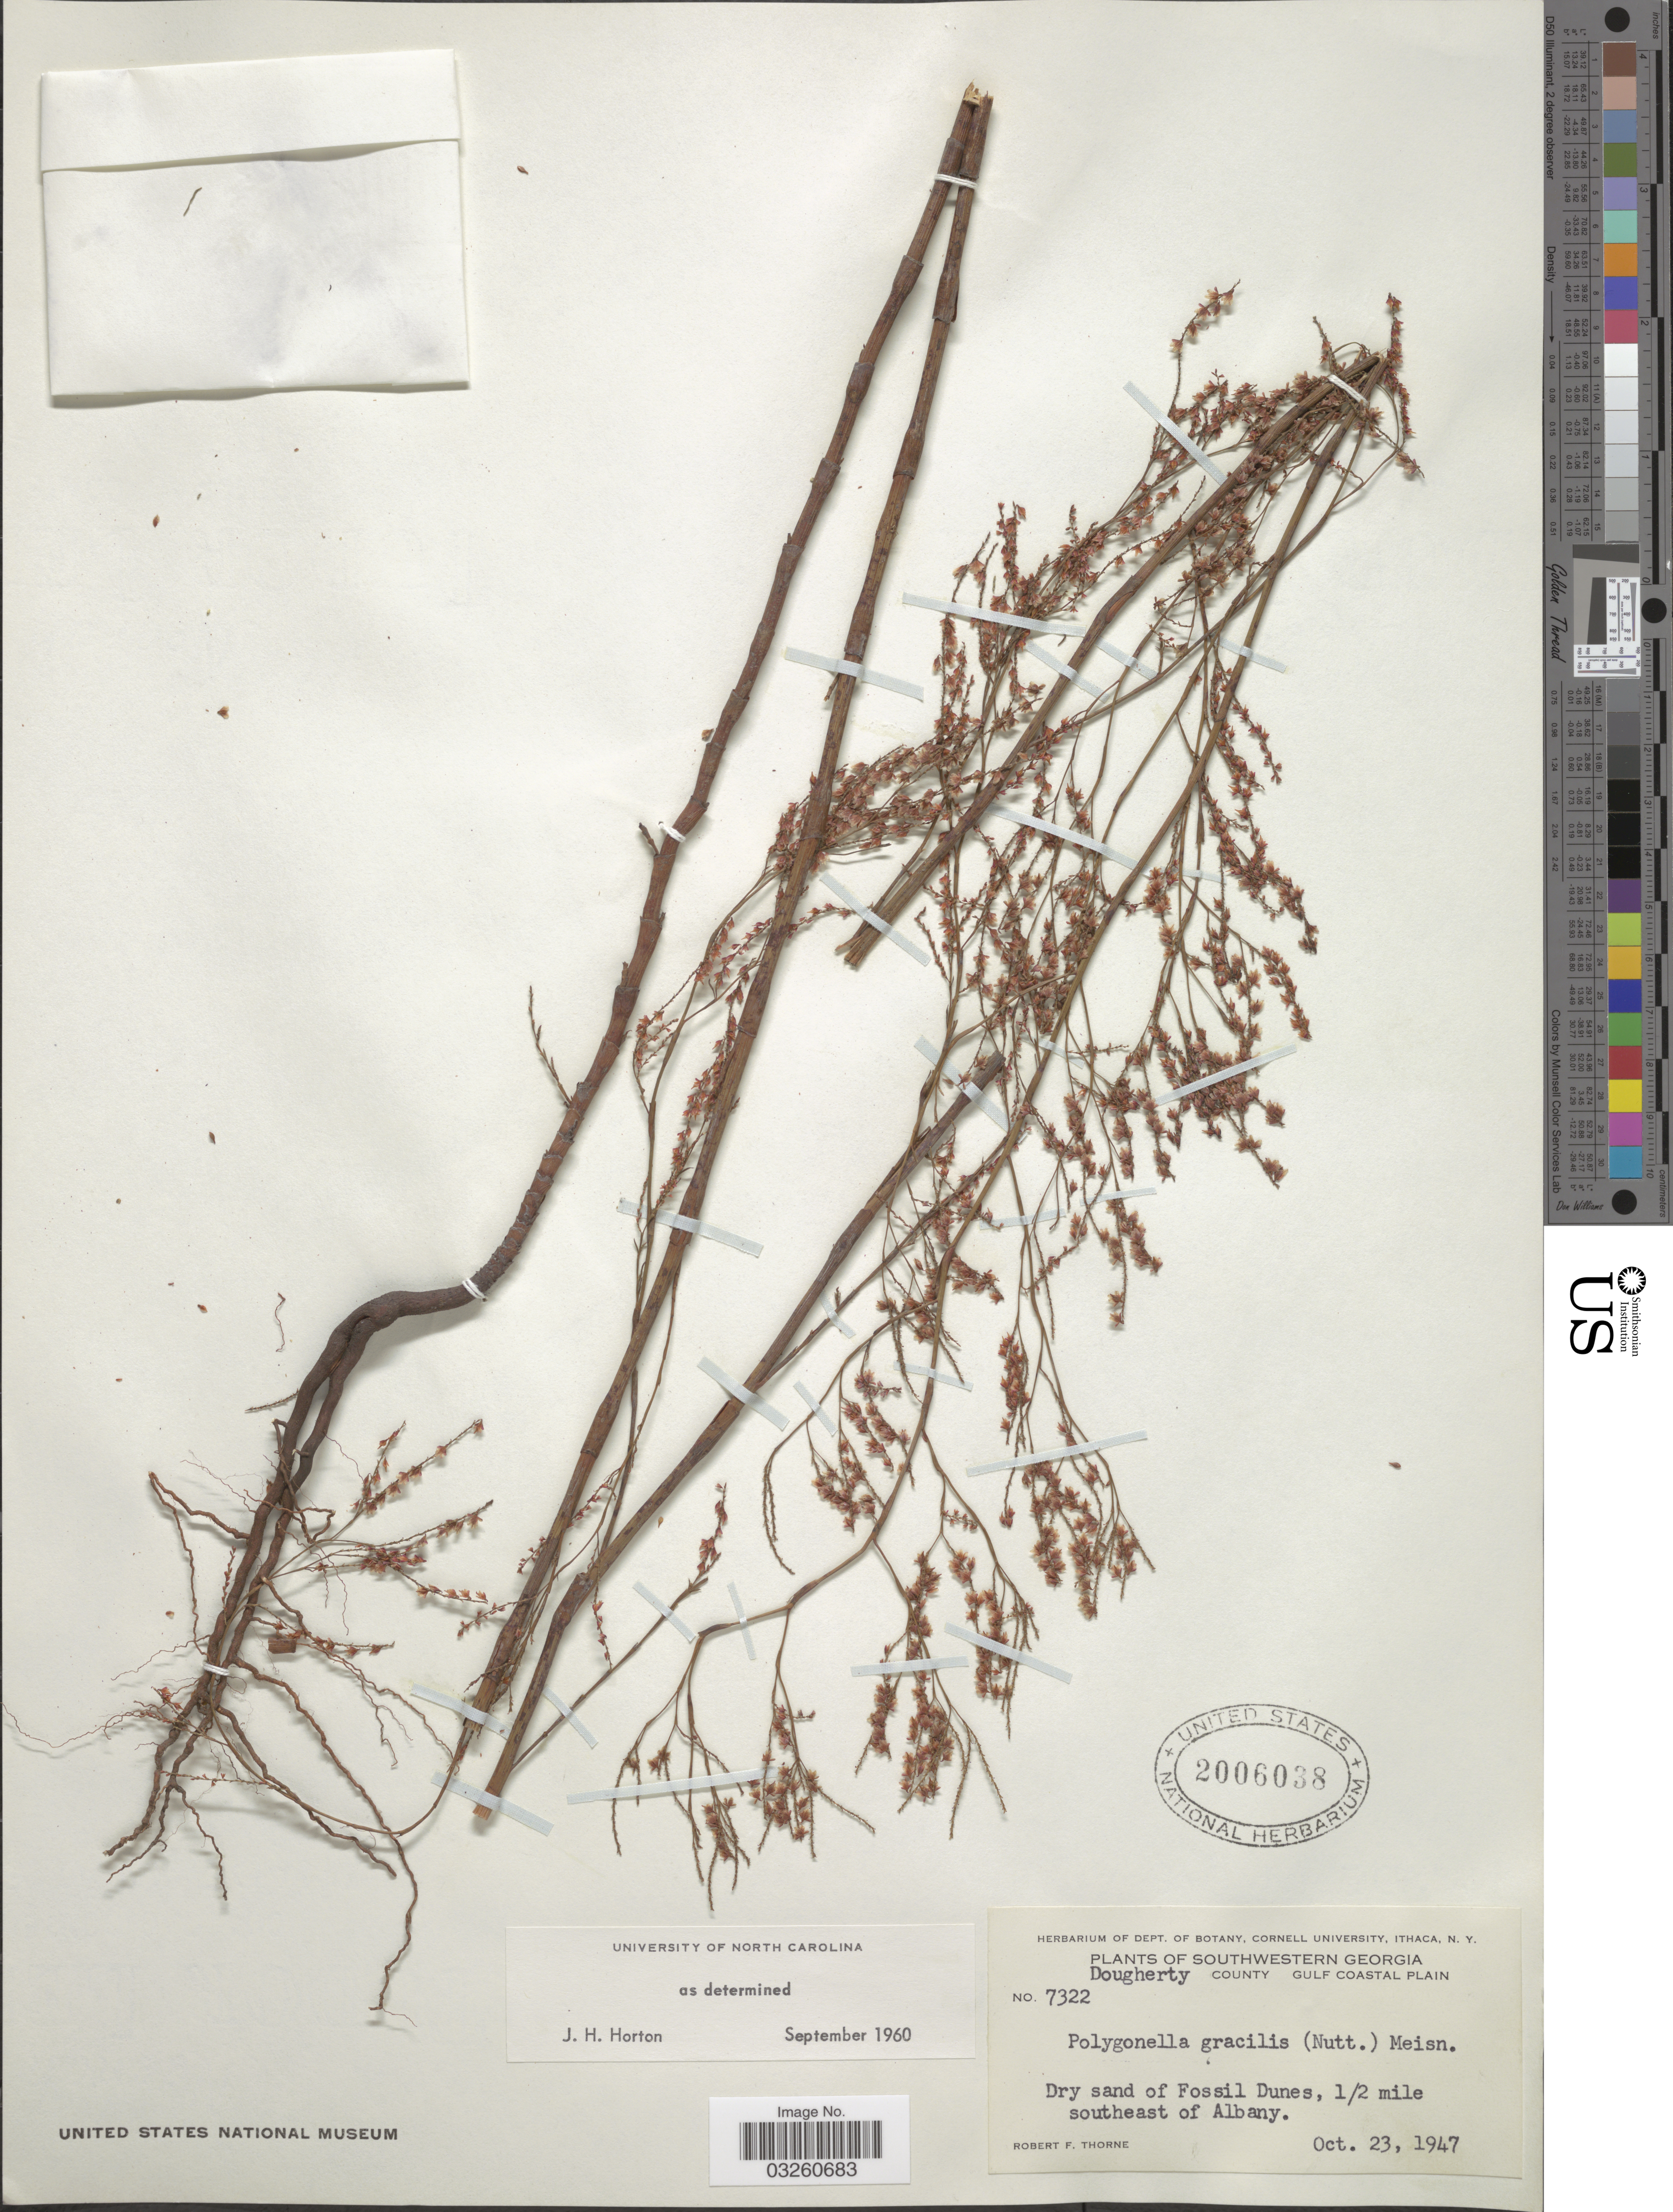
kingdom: Plantae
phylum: Tracheophyta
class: Magnoliopsida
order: Caryophyllales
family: Polygonaceae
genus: Polygonella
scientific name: Polygonella gracilis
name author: (Nutt.) Meisn.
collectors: R. F. Thorne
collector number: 7322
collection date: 1947-10-23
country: United States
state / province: Georgia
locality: Southwestern Georgia. Dougherty County. Gulf Coastal Plain. Dry sand dunes of Fossil Dunes, ½ mile southeast of Albany.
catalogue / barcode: US 2006038